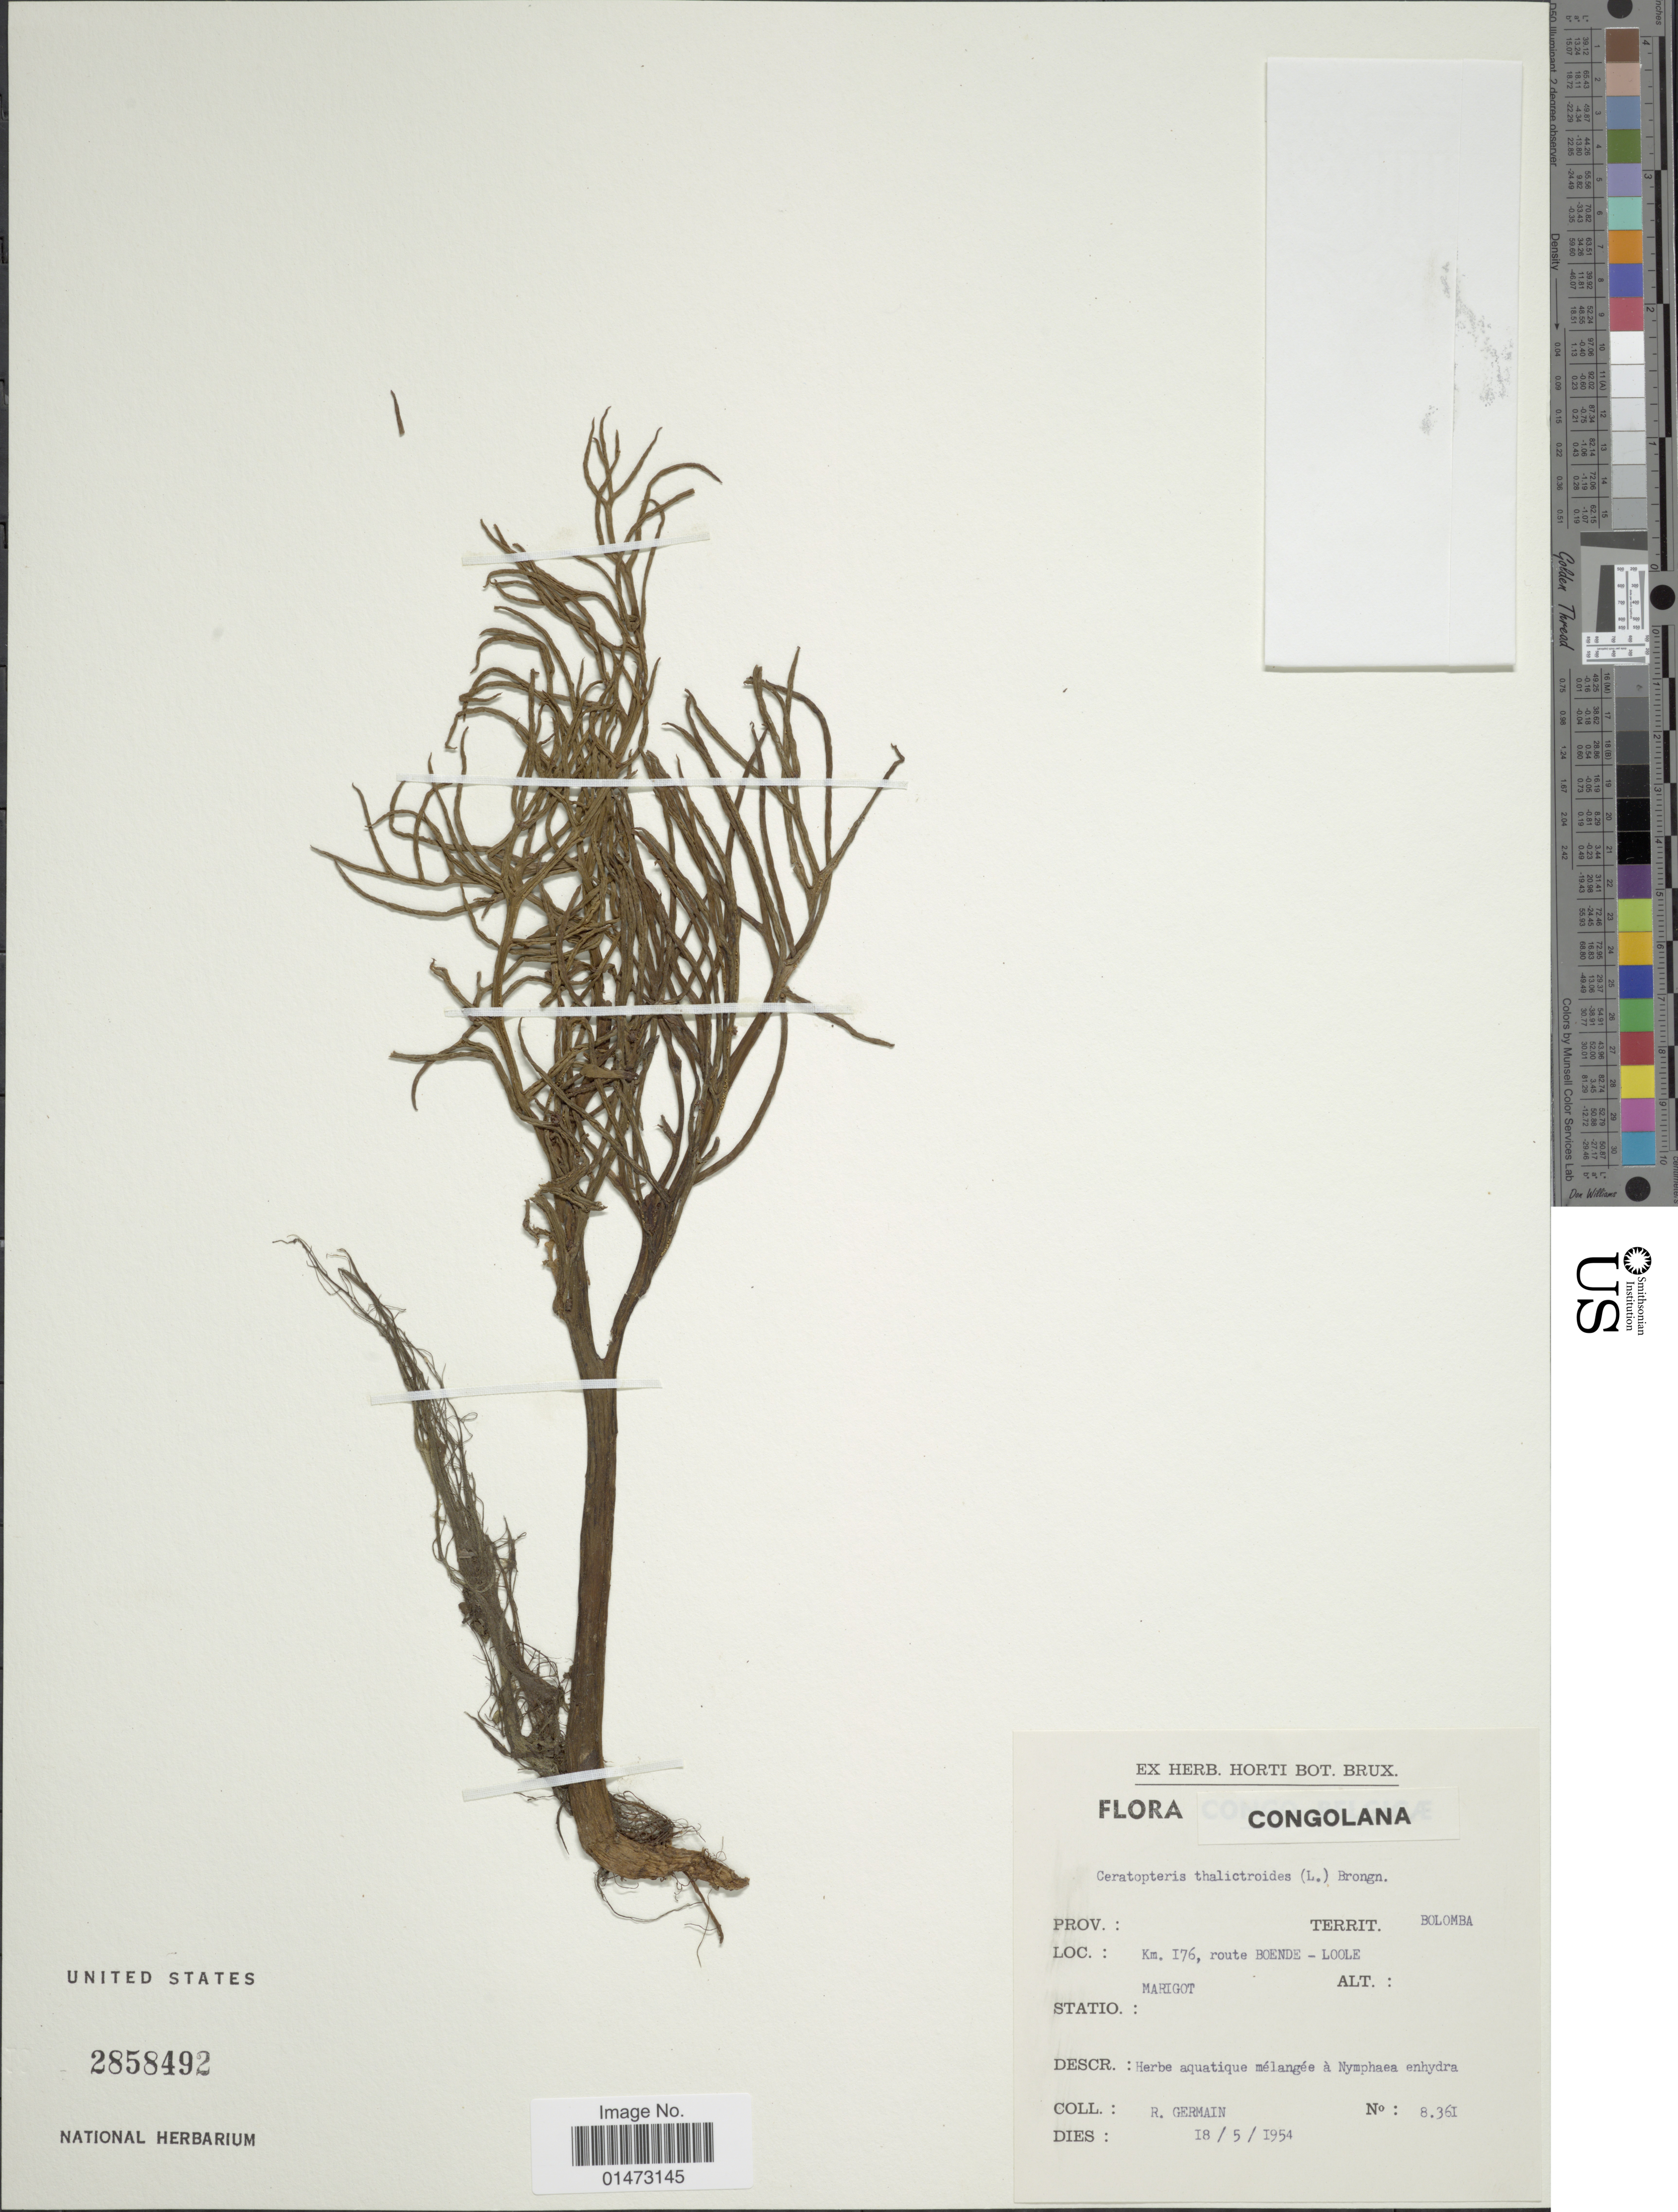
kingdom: Plantae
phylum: Tracheophyta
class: Polypodiopsida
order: Polypodiales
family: Pteridaceae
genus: Ceratopteris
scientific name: Ceratopteris thalictroides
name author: (L.) Brongn.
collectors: R. Germain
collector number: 8361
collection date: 1954-05-18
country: Congo, Democratic Republic of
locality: Congolana, Territ. Bolomba. Km. 176, route Boende-Loole, Marigot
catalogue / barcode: US 2858492